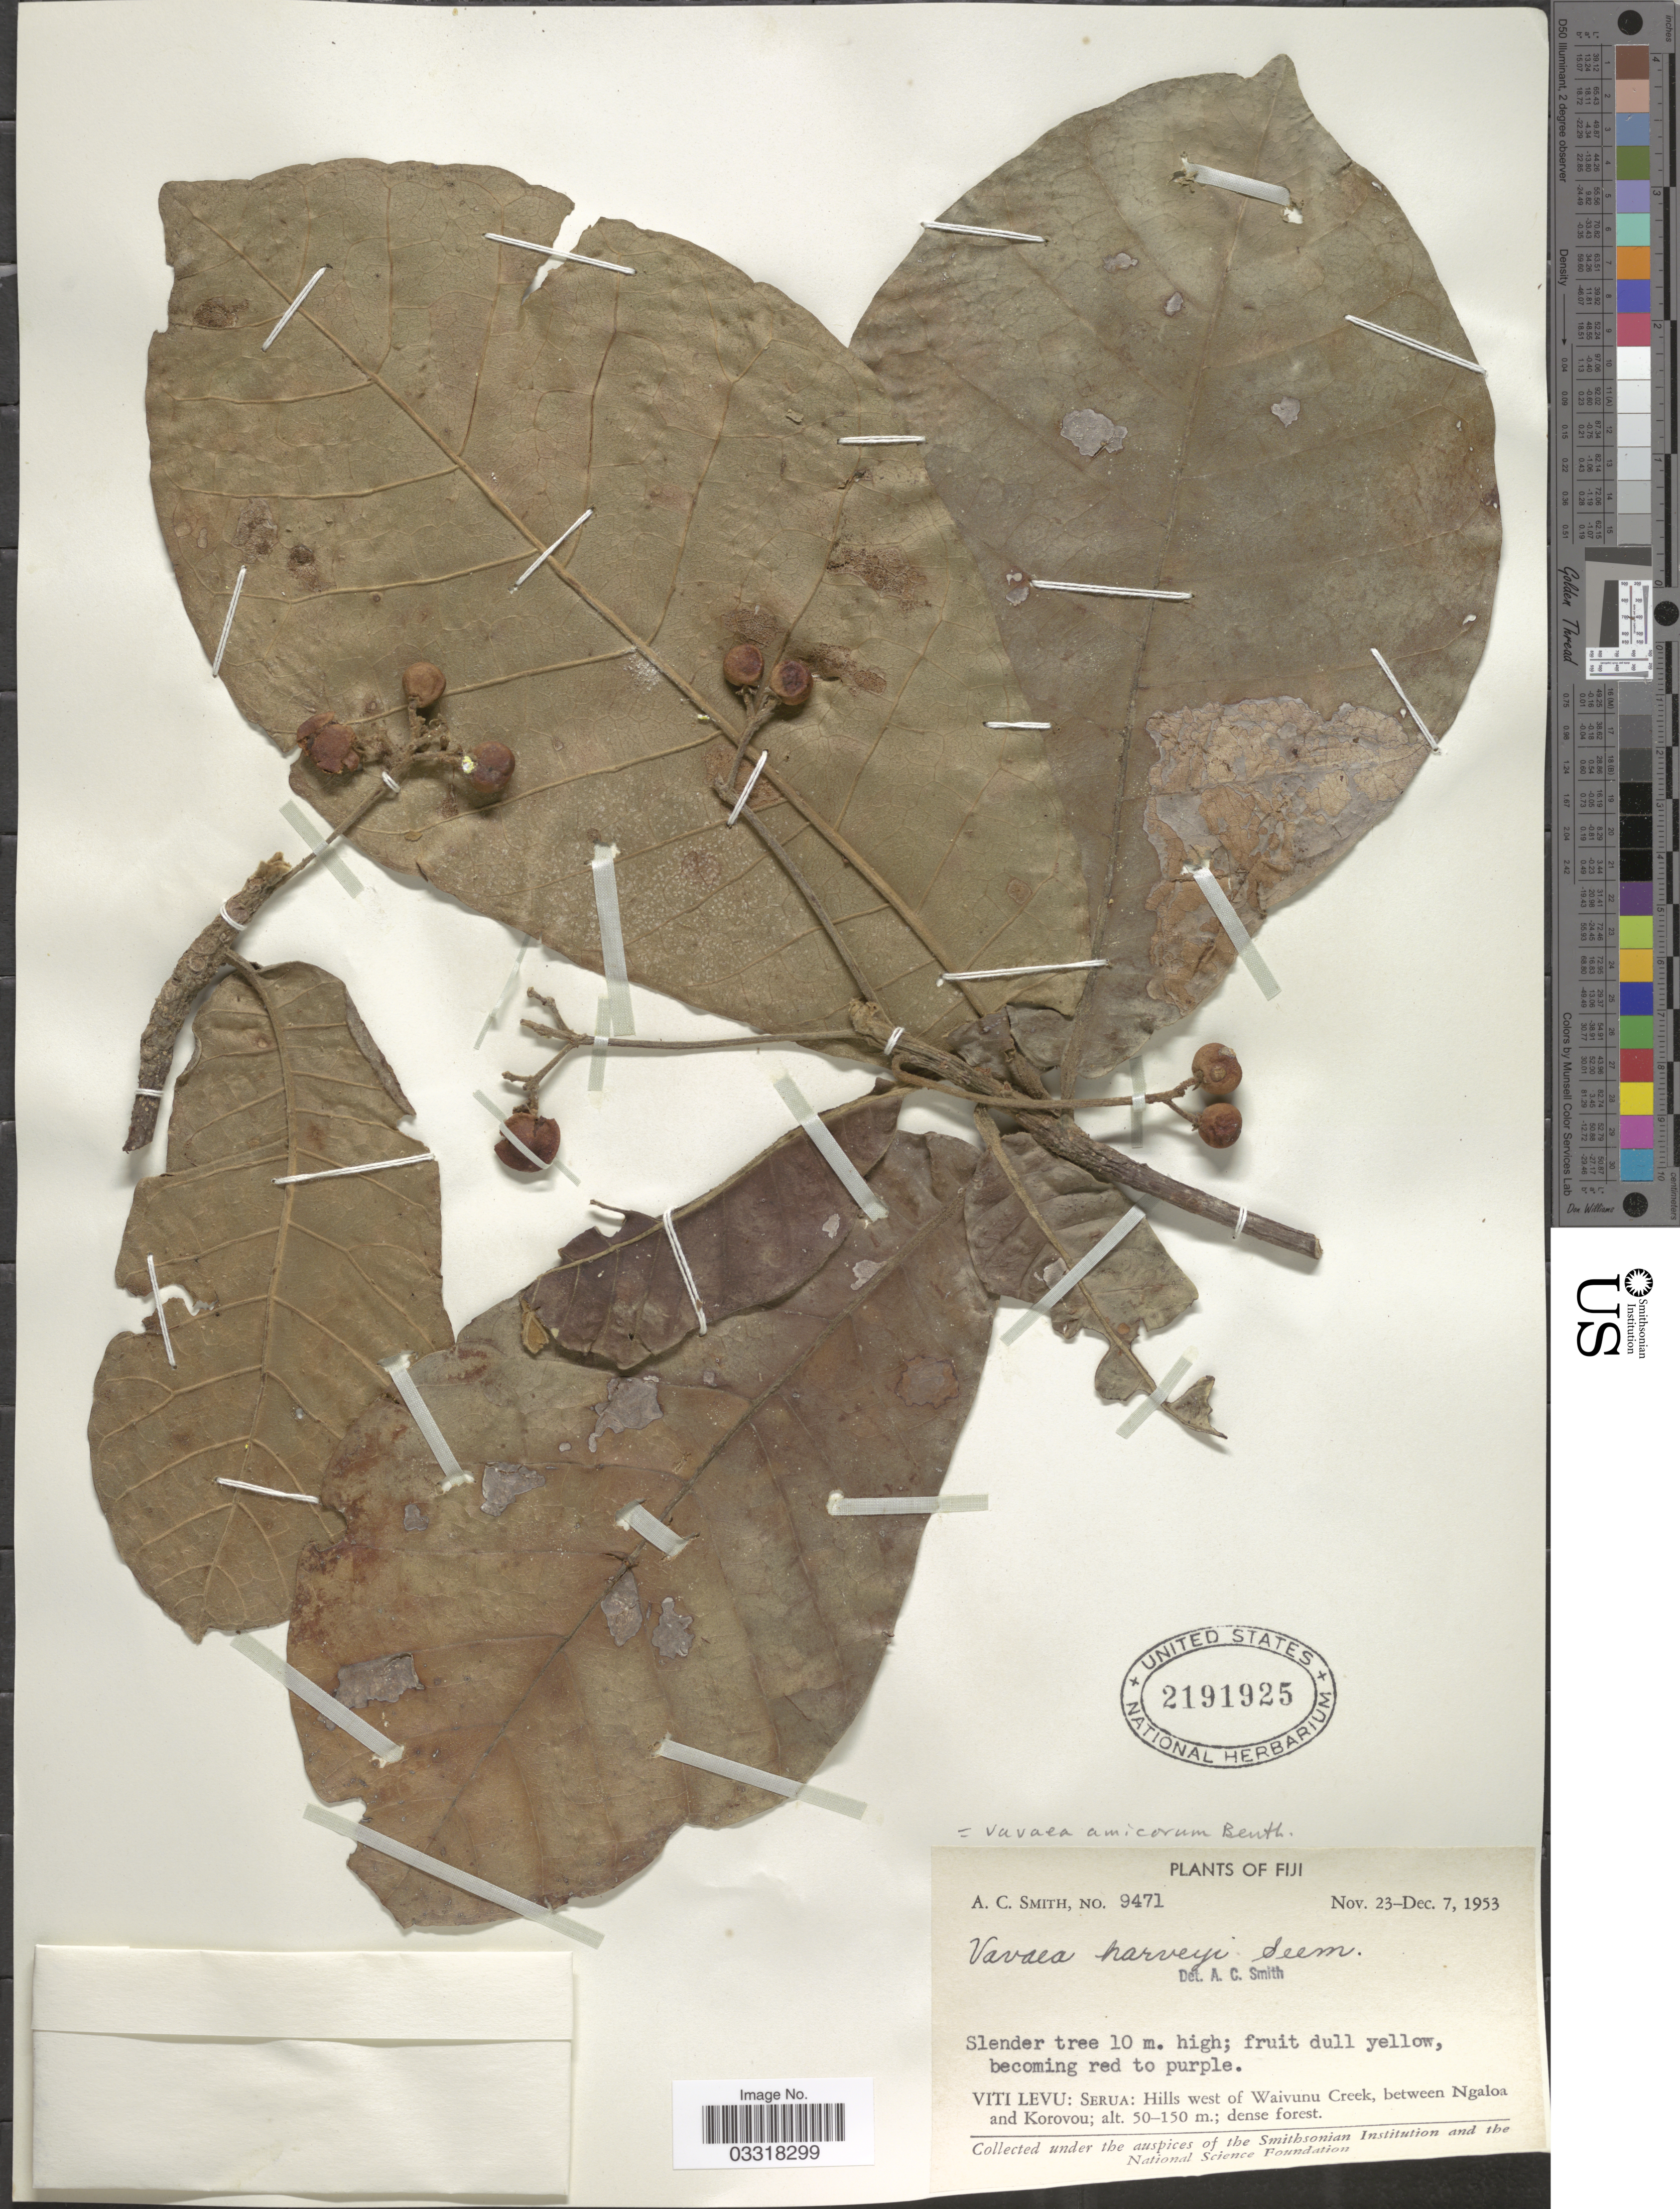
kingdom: Plantae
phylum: Tracheophyta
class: Magnoliopsida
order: Sapindales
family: Meliaceae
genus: Vavaea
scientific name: Vavaea amicorum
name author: Benth.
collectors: A. C. Smith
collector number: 9471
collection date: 1953-11-23/1953-12-07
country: Fiji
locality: Viti Levu: Serua: Hills west of Waivunu Creek, between Ngaloa and Korovou.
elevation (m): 50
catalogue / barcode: US 2191925